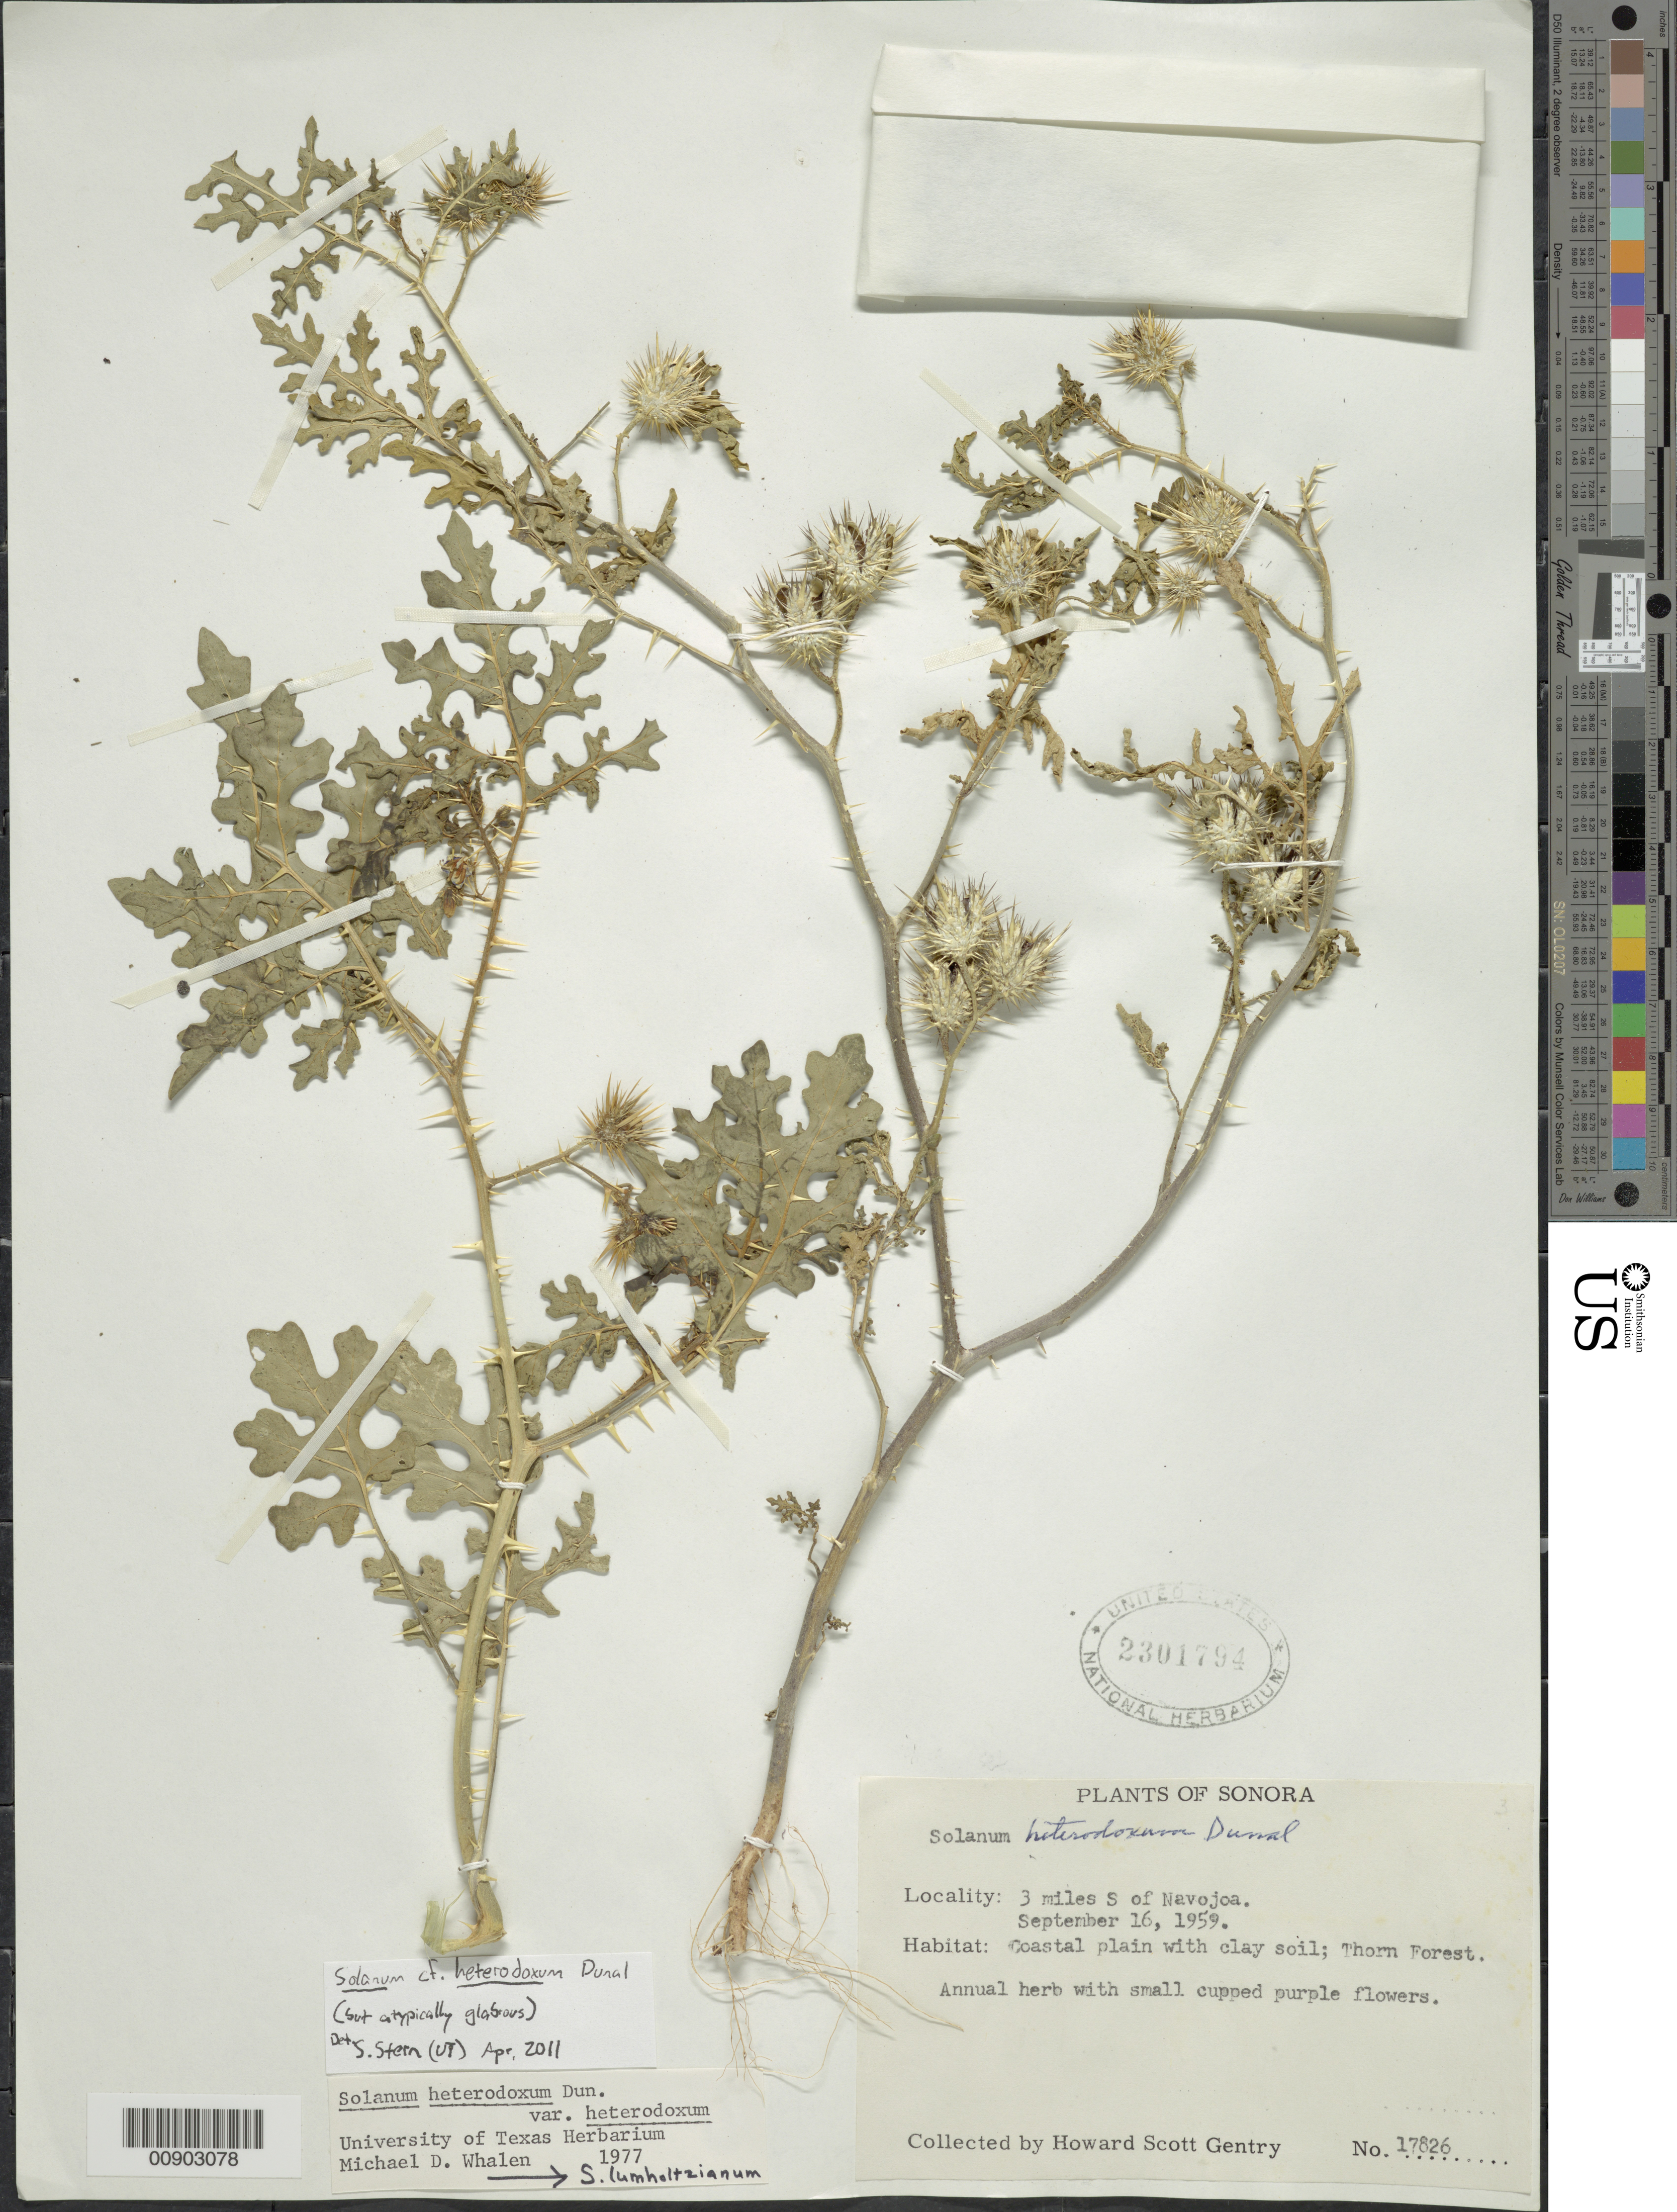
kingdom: Plantae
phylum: Tracheophyta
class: Magnoliopsida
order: Solanales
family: Solanaceae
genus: Solanum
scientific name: Solanum heterodoxum var. heterodoxum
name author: Dunal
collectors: H. S. Gentry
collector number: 17826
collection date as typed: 16 Sep 1959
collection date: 1959-09-16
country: Mexico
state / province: Sonora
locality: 3 miles S of Navojoa, Sonora.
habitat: Coastal plain with clay soil; Thorn Forest.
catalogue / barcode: US 2301794